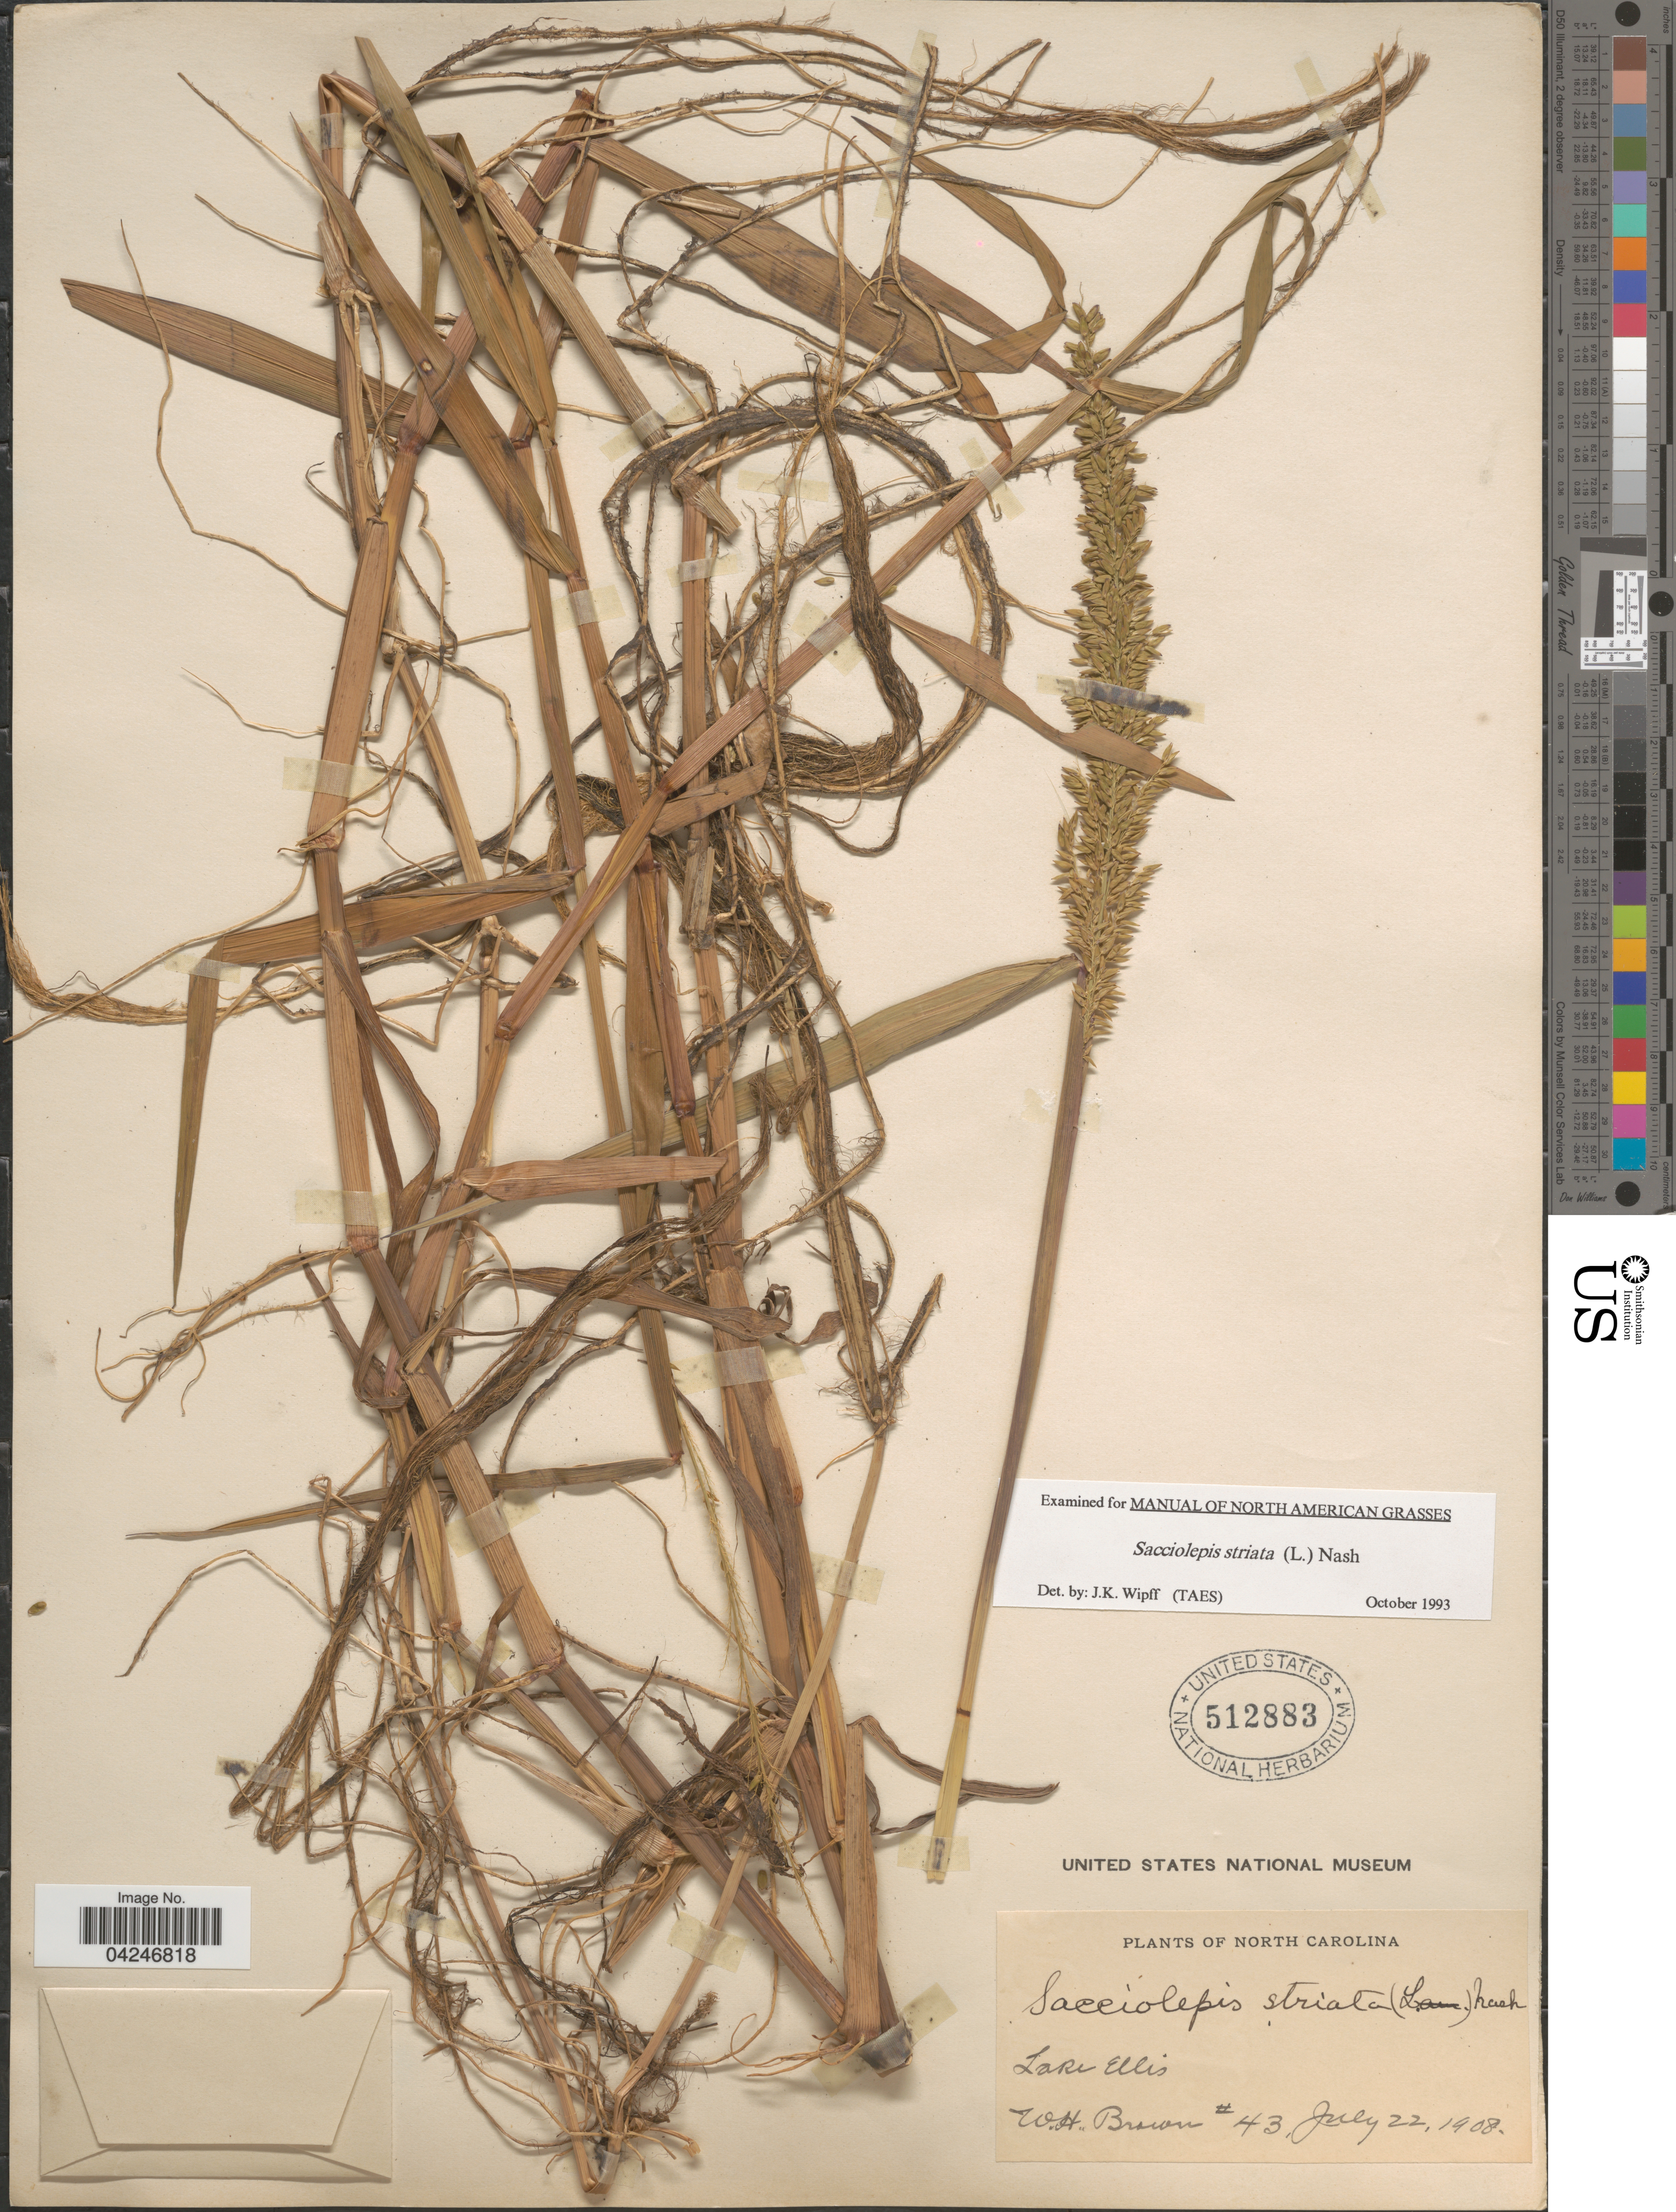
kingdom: Plantae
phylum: Tracheophyta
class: Liliopsida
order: Poales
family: Poaceae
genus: Sacciolepis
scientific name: Sacciolepis striata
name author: (L.) Nash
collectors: W. H. Brown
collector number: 43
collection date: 1908-07-22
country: United States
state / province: North Carolina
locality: Lake Ellis.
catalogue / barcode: US 512883